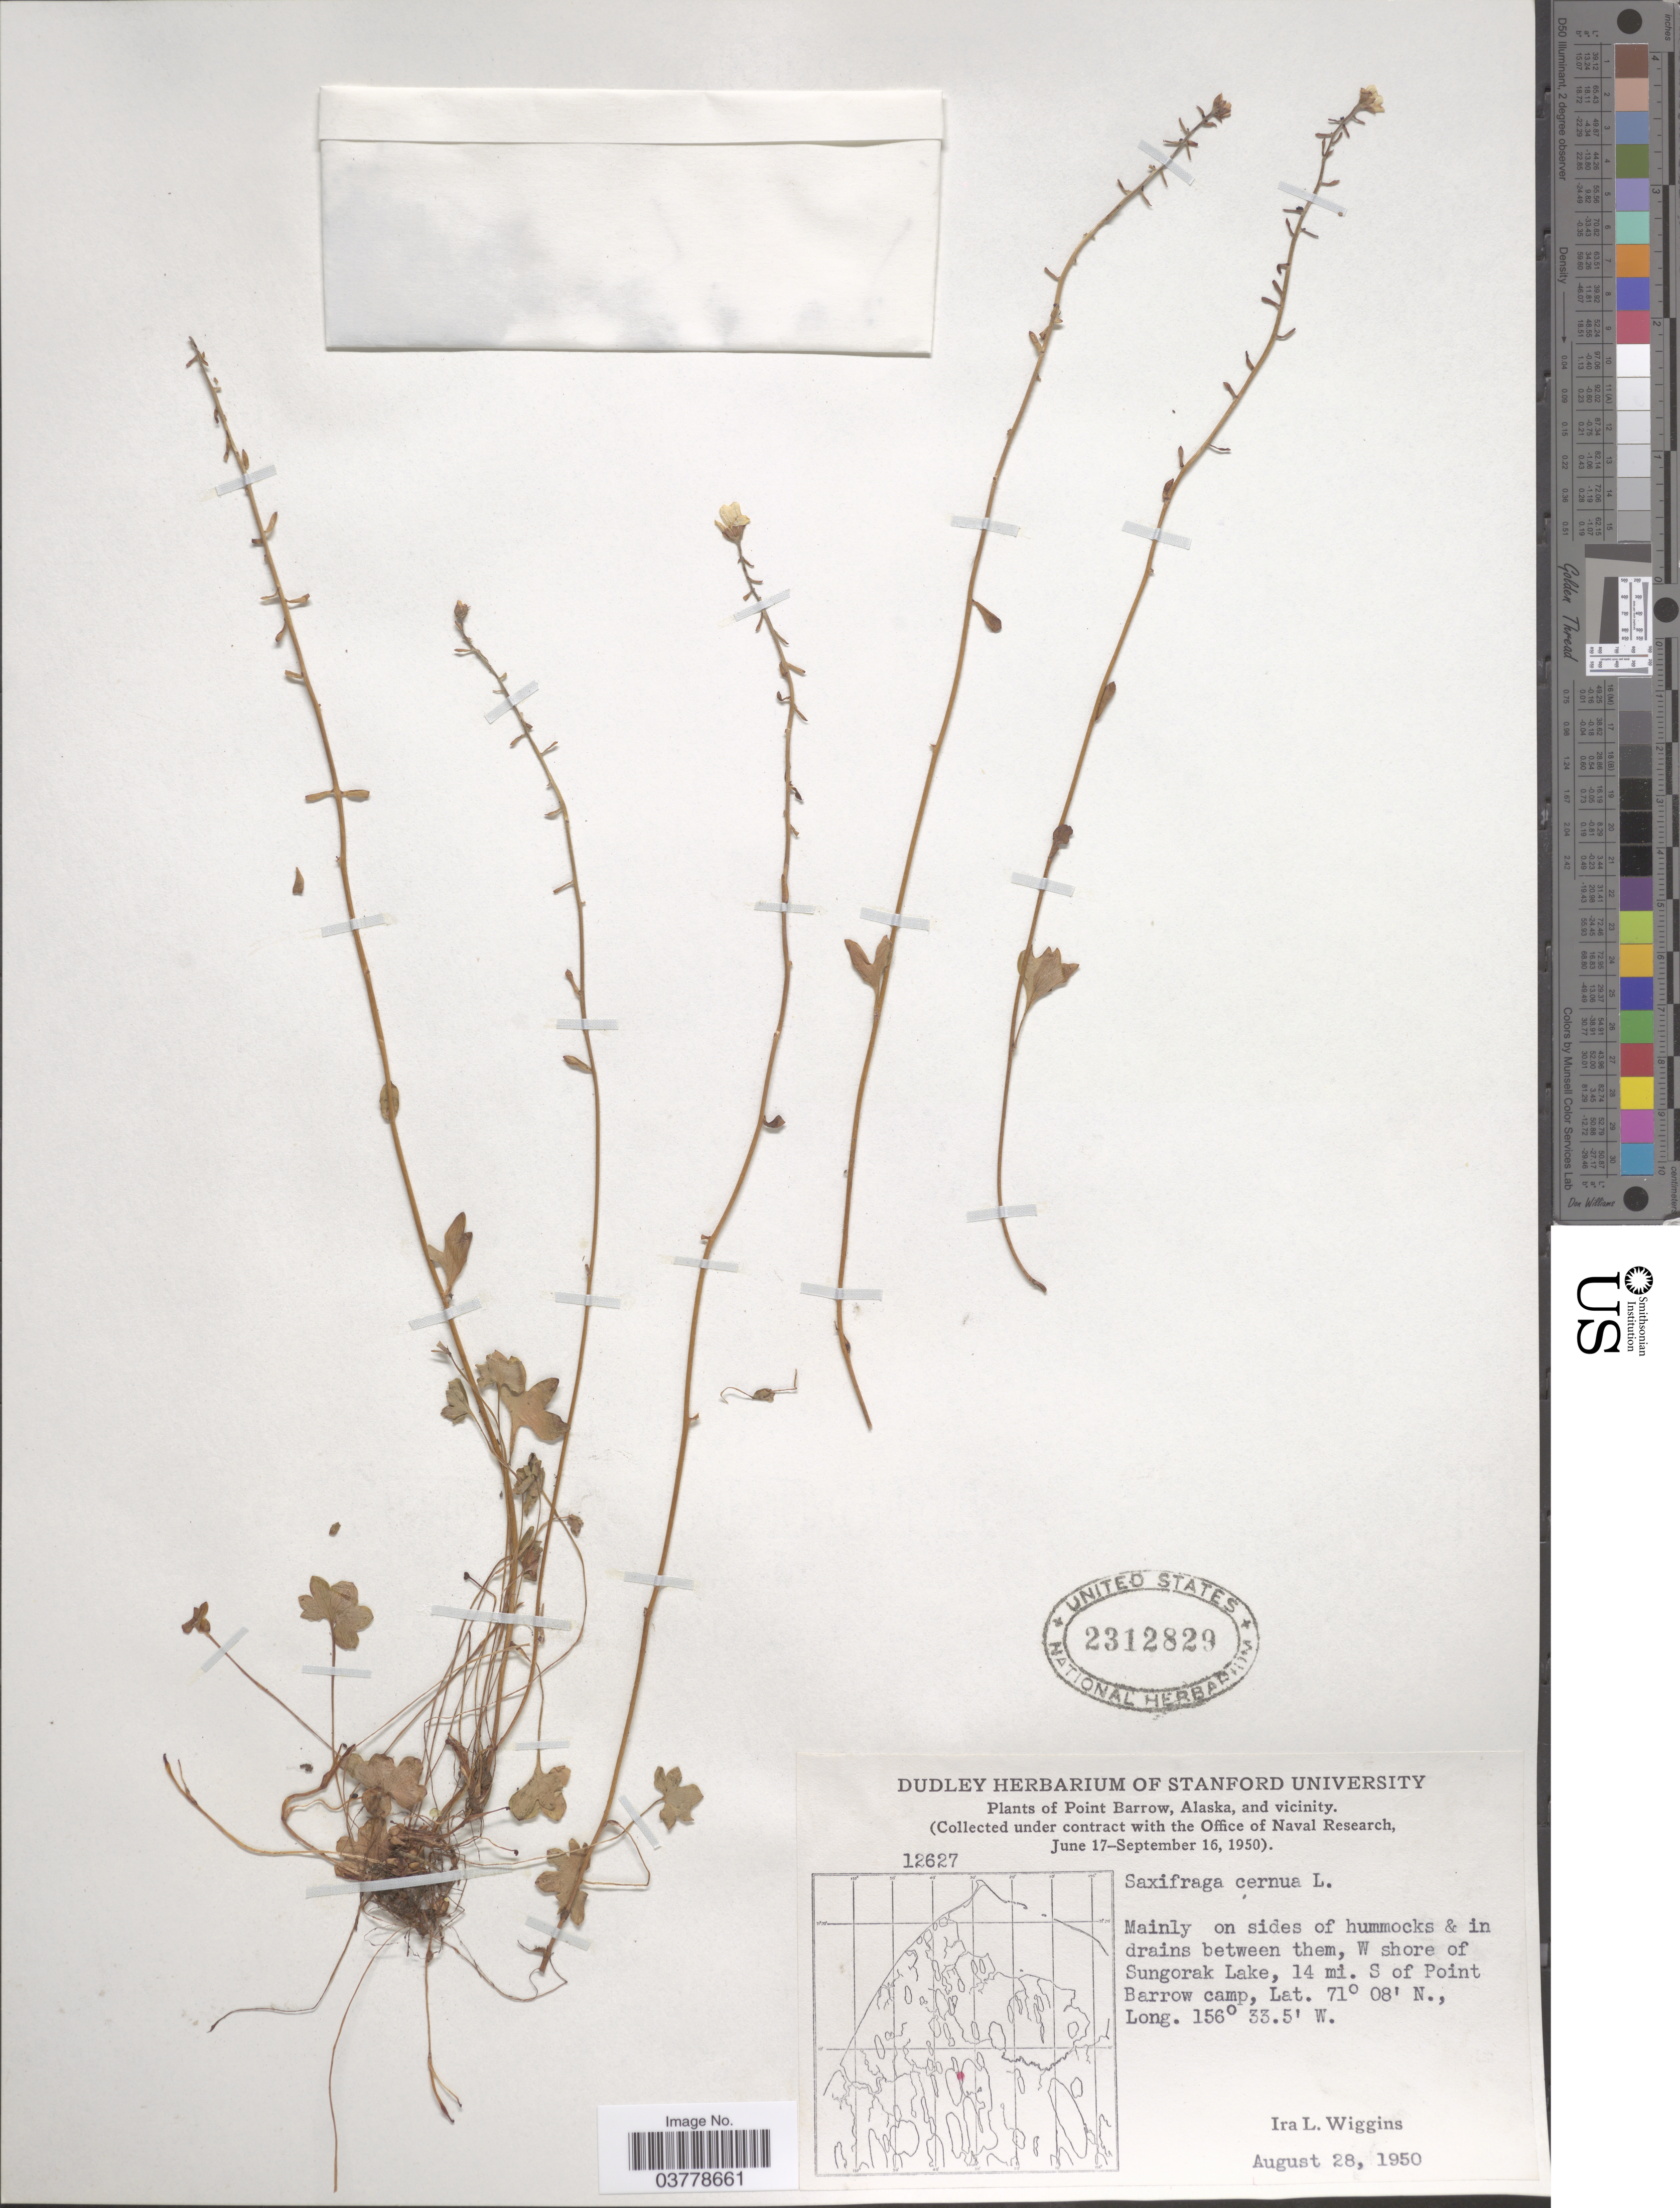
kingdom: Plantae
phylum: Tracheophyta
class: Magnoliopsida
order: Saxifragales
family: Saxifragaceae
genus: Saxifraga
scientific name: Saxifraga cernua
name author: L.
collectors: I. L. Wiggins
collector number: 12627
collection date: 1950-08-28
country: United States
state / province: Alaska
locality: Point Barrow, Alaska, and vicinity. W shore of Sungorak Lake, 14 mi. S of Point Barrow camp.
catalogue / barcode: US 2312829